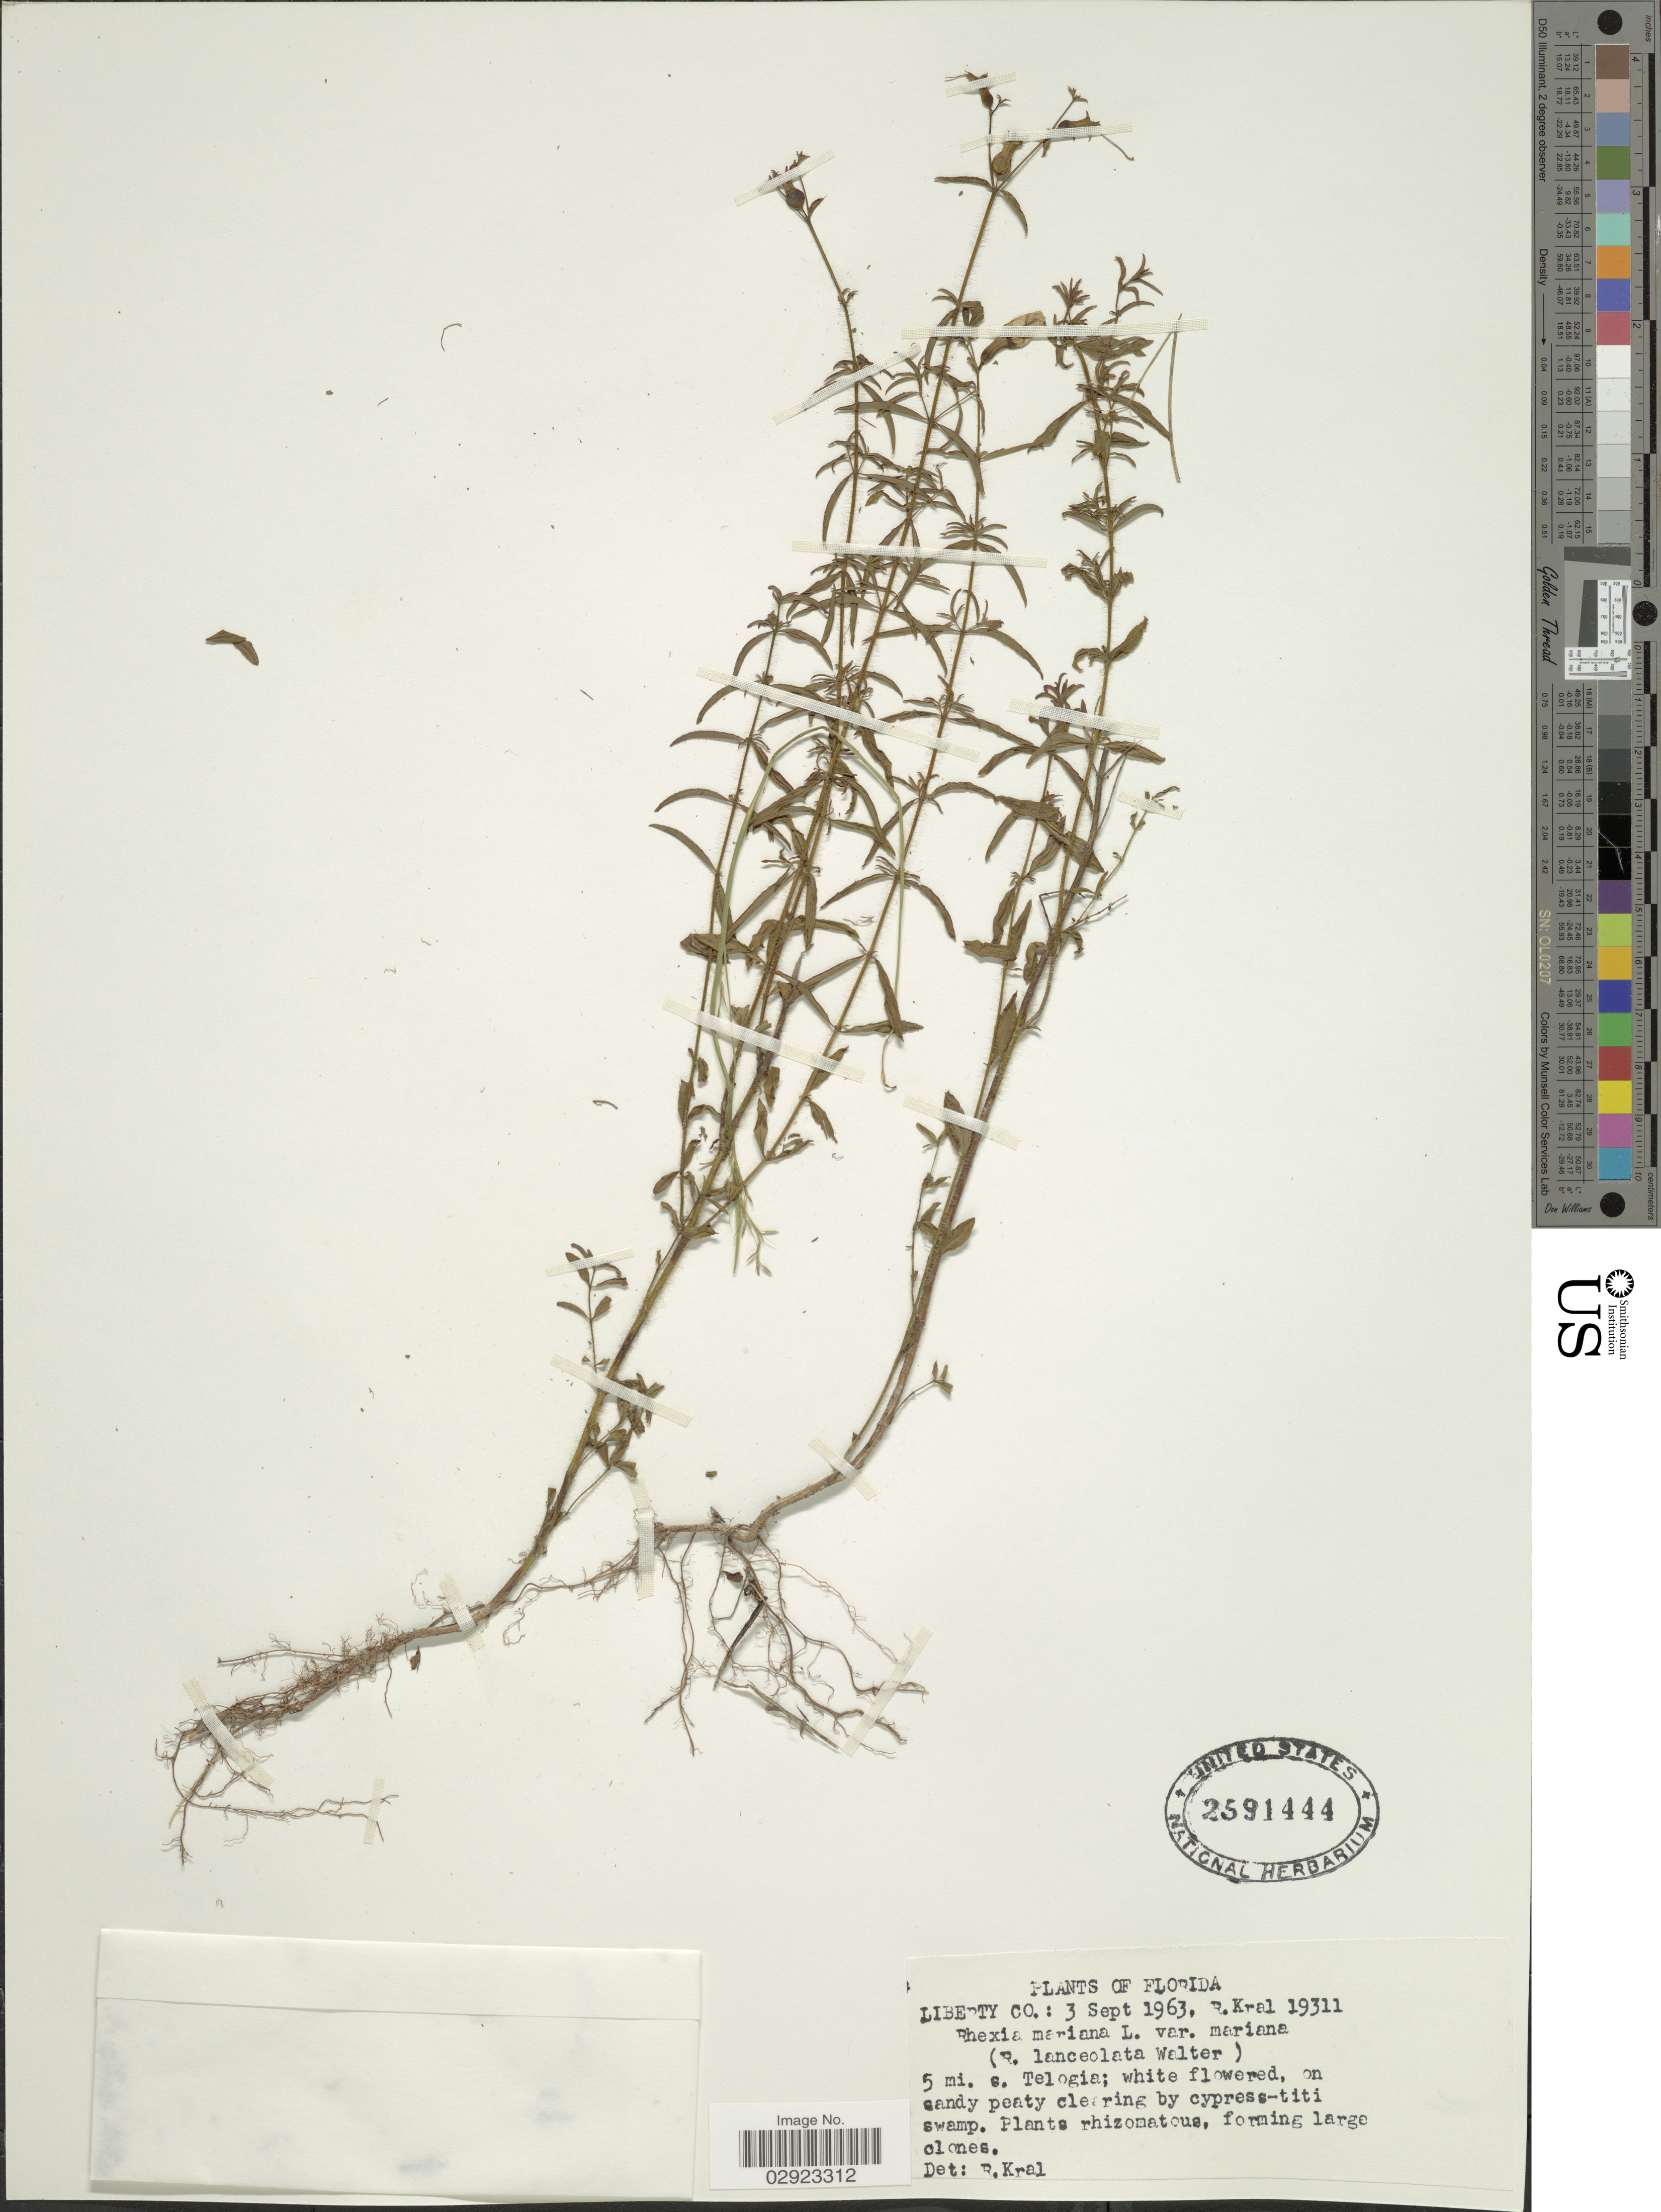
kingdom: Plantae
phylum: Tracheophyta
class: Magnoliopsida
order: Myrtales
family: Melastomataceae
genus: Rhexia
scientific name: Rhexia mariana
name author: L.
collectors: R. Kral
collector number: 19311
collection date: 1963-09-03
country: United States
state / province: Florida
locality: Liberty Co., 5 mi. s. Telogia.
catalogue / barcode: US 2591444